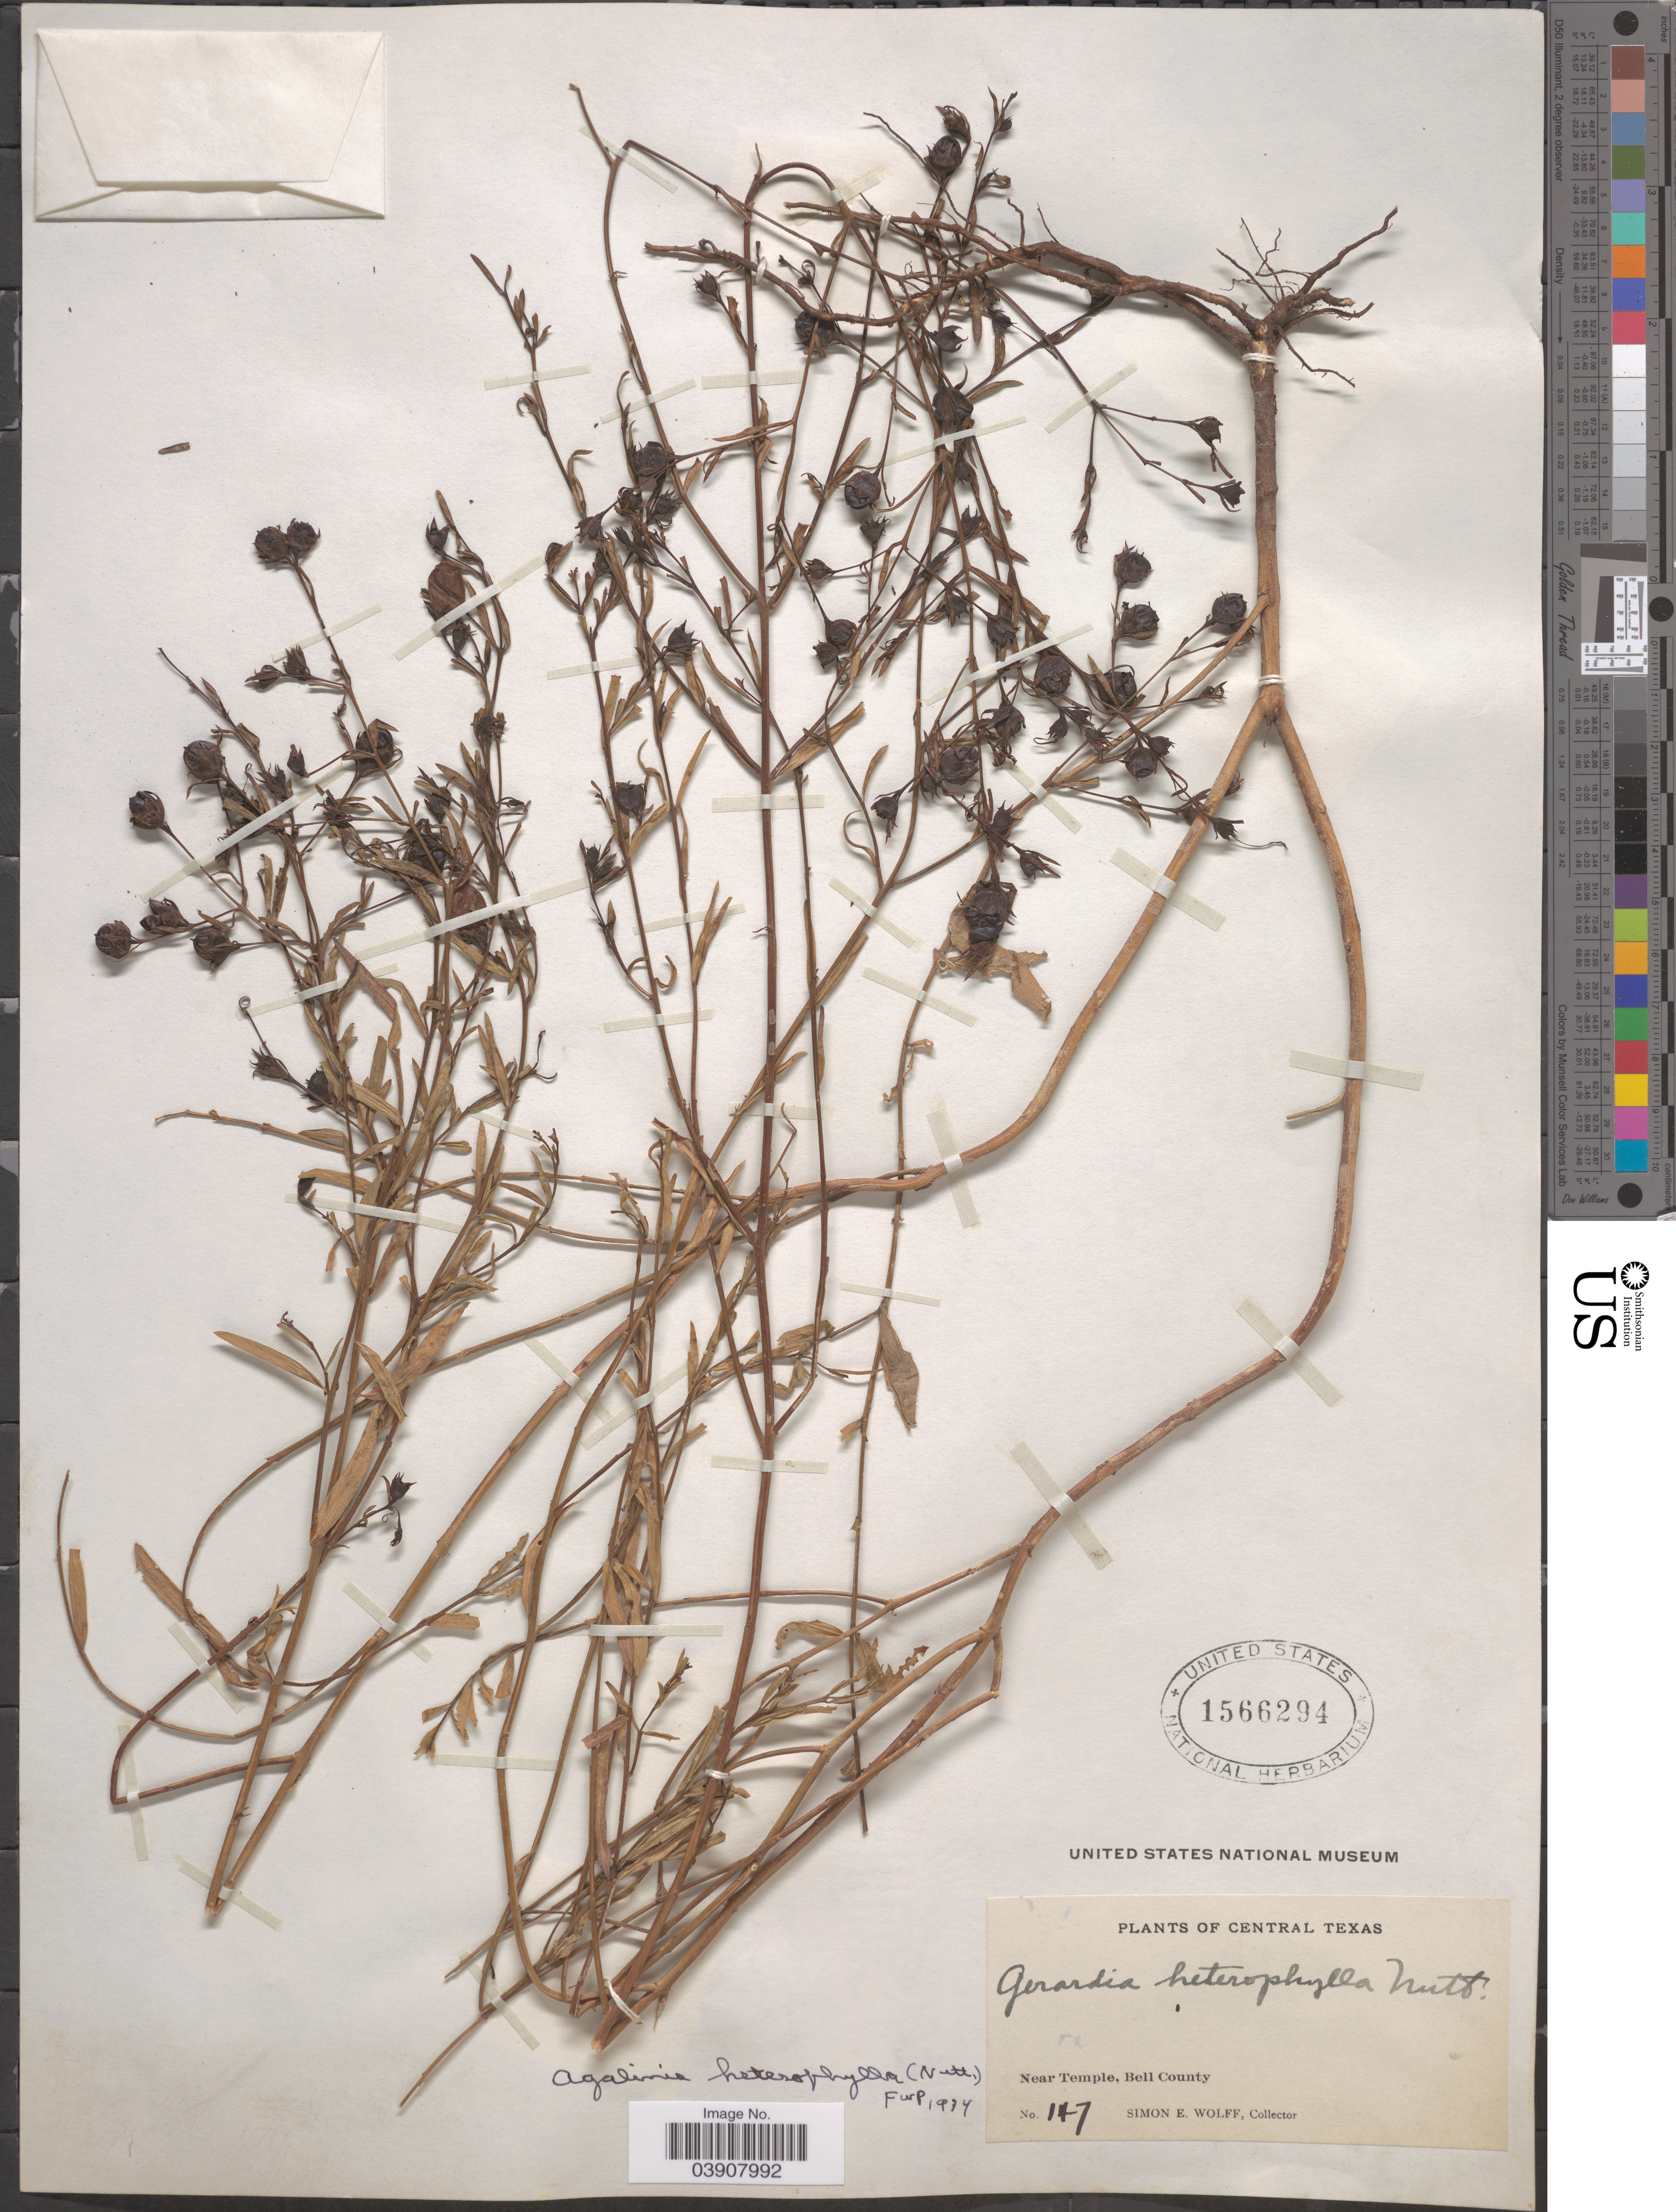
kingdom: Plantae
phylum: Tracheophyta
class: Magnoliopsida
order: Lamiales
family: Orobanchaceae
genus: Agalinis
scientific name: Agalinis heterophylla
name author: (Nutt.) Small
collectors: S. E. Wolff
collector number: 147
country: United States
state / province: Texas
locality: Central Texas. Near Temple, Bell County.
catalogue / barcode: US 1566294